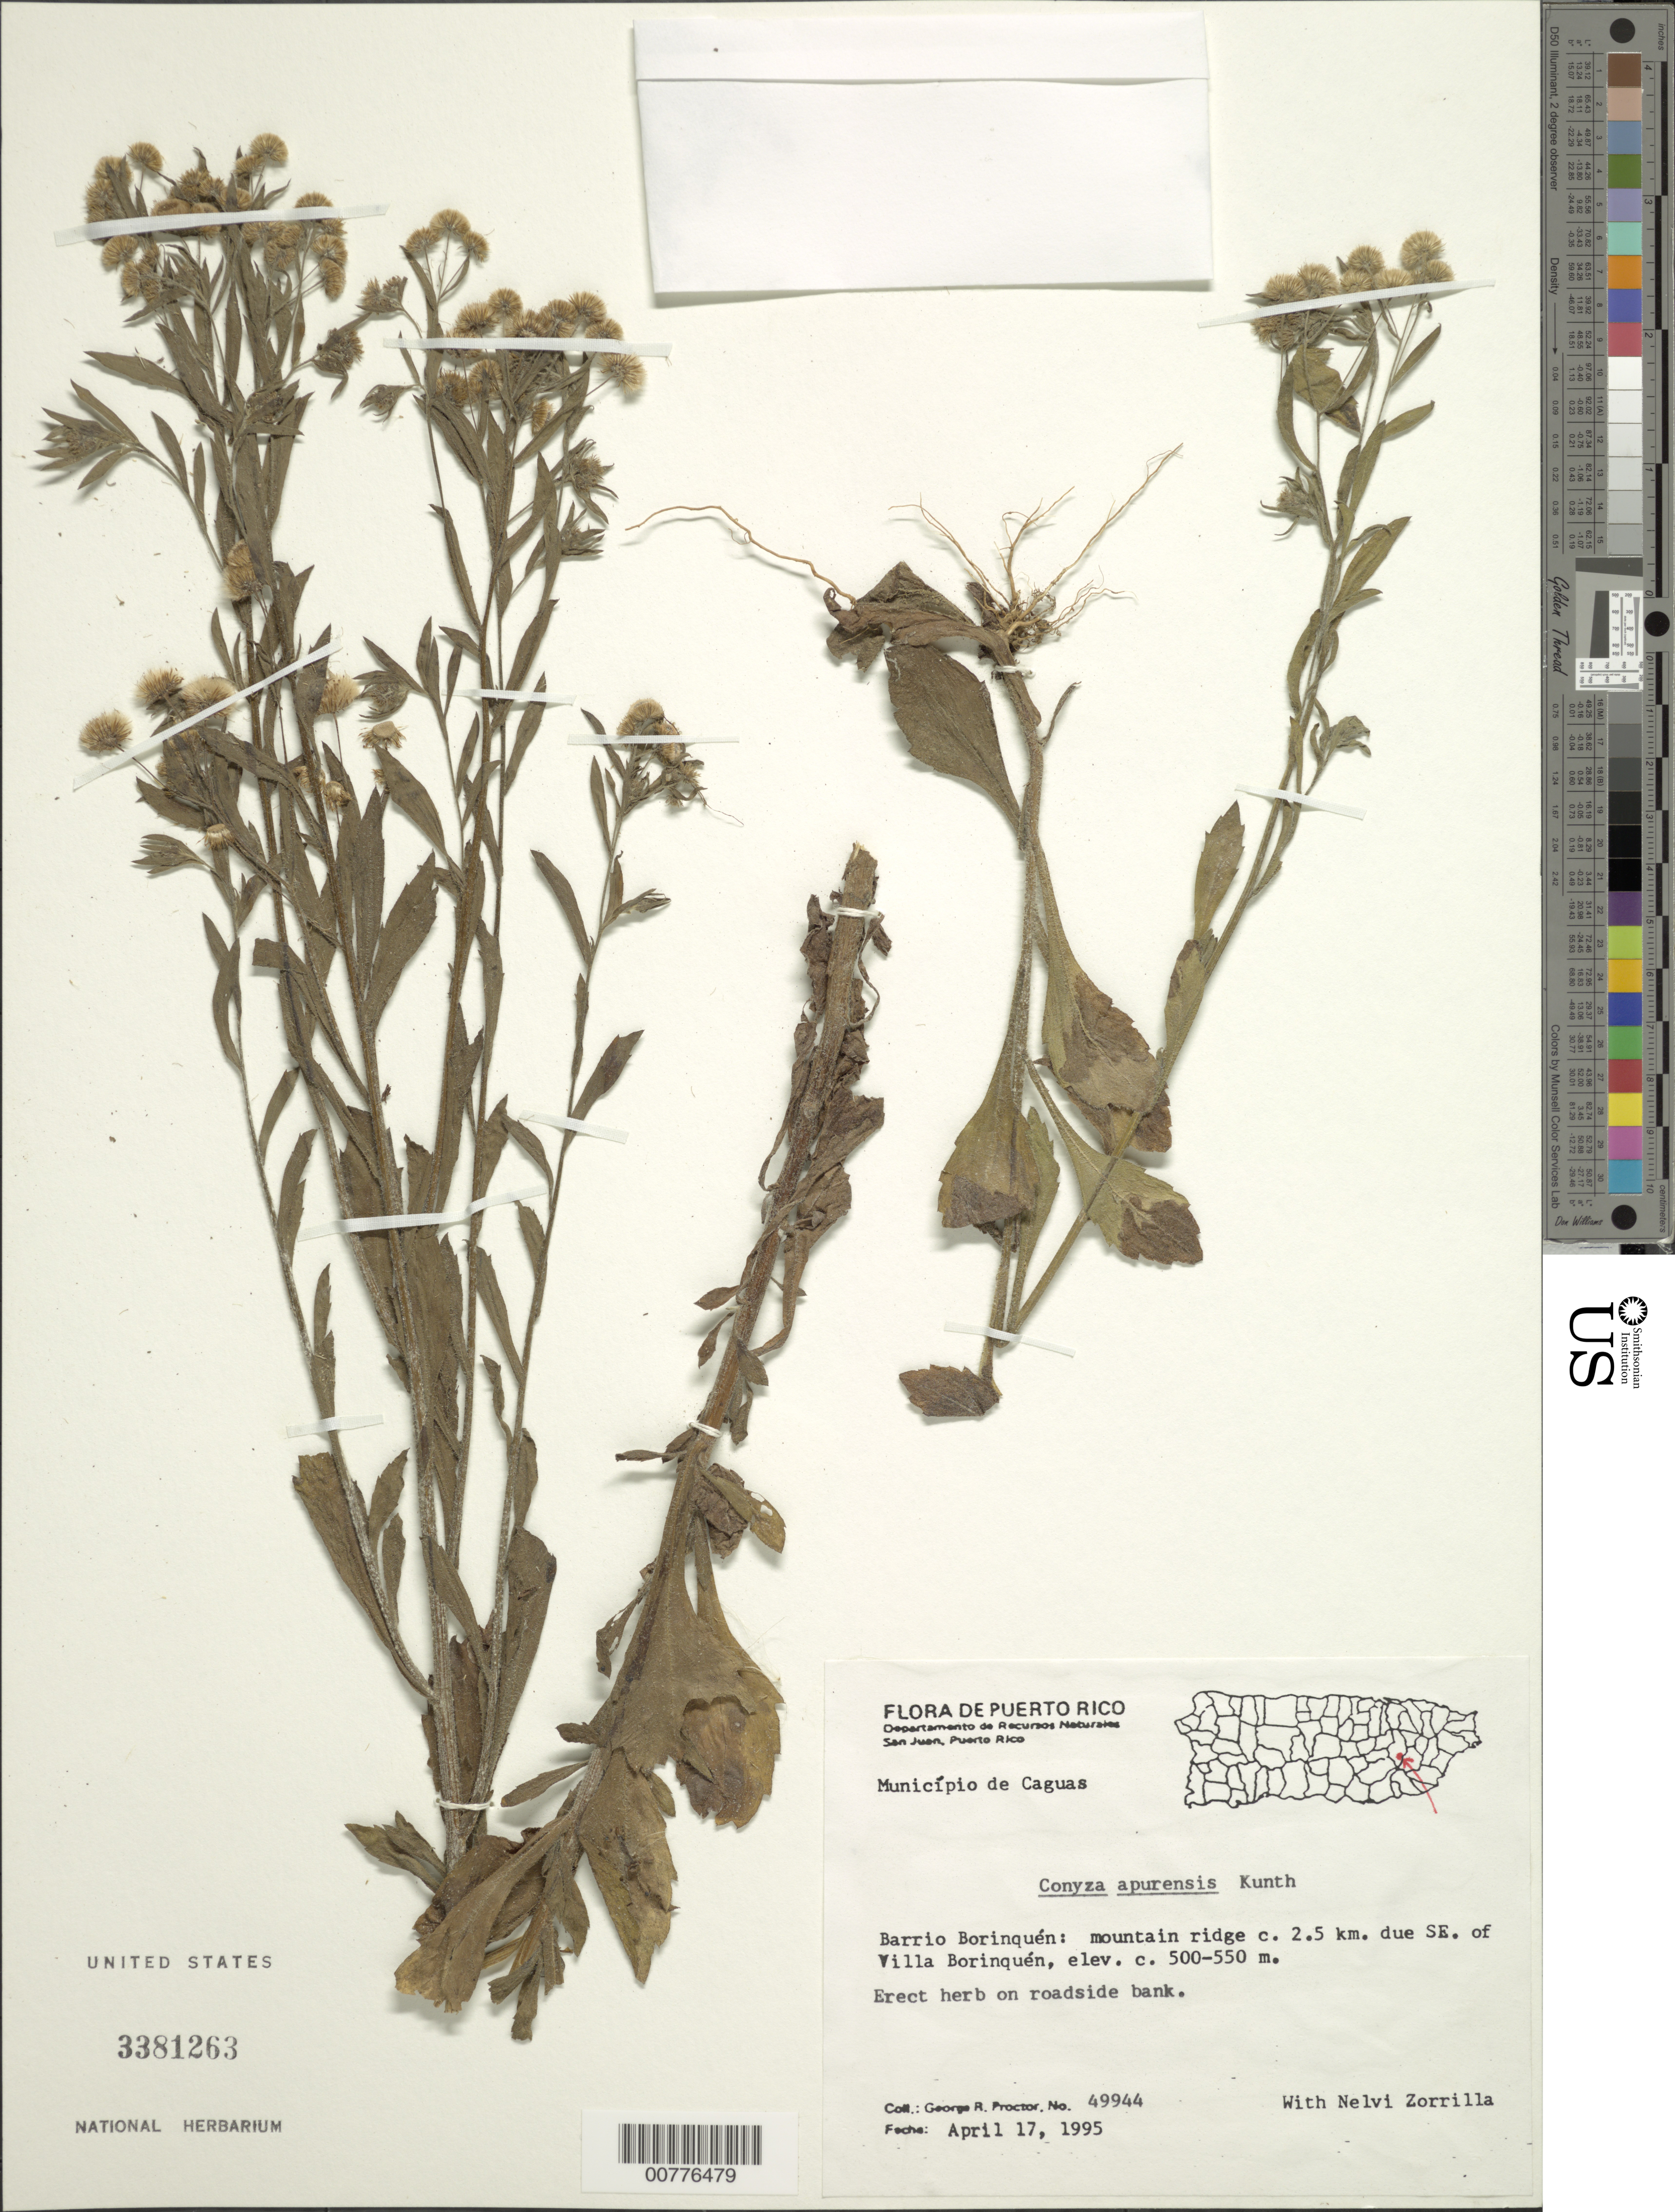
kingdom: Plantae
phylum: Tracheophyta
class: Magnoliopsida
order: Asterales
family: Asteraceae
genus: Conyza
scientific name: Conyza laevigata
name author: (Rich.) Pruski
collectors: G. R. Proctor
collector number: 49944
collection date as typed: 17 Apr 1995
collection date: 1995-04-17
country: Puerto Rico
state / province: Caguas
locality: Municipio de Caguas. Barrio Borinquén: mountain ridge, ca. 2.5 km due SE of Villa Borinquén. Roadside bank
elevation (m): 500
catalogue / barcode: US 3381263